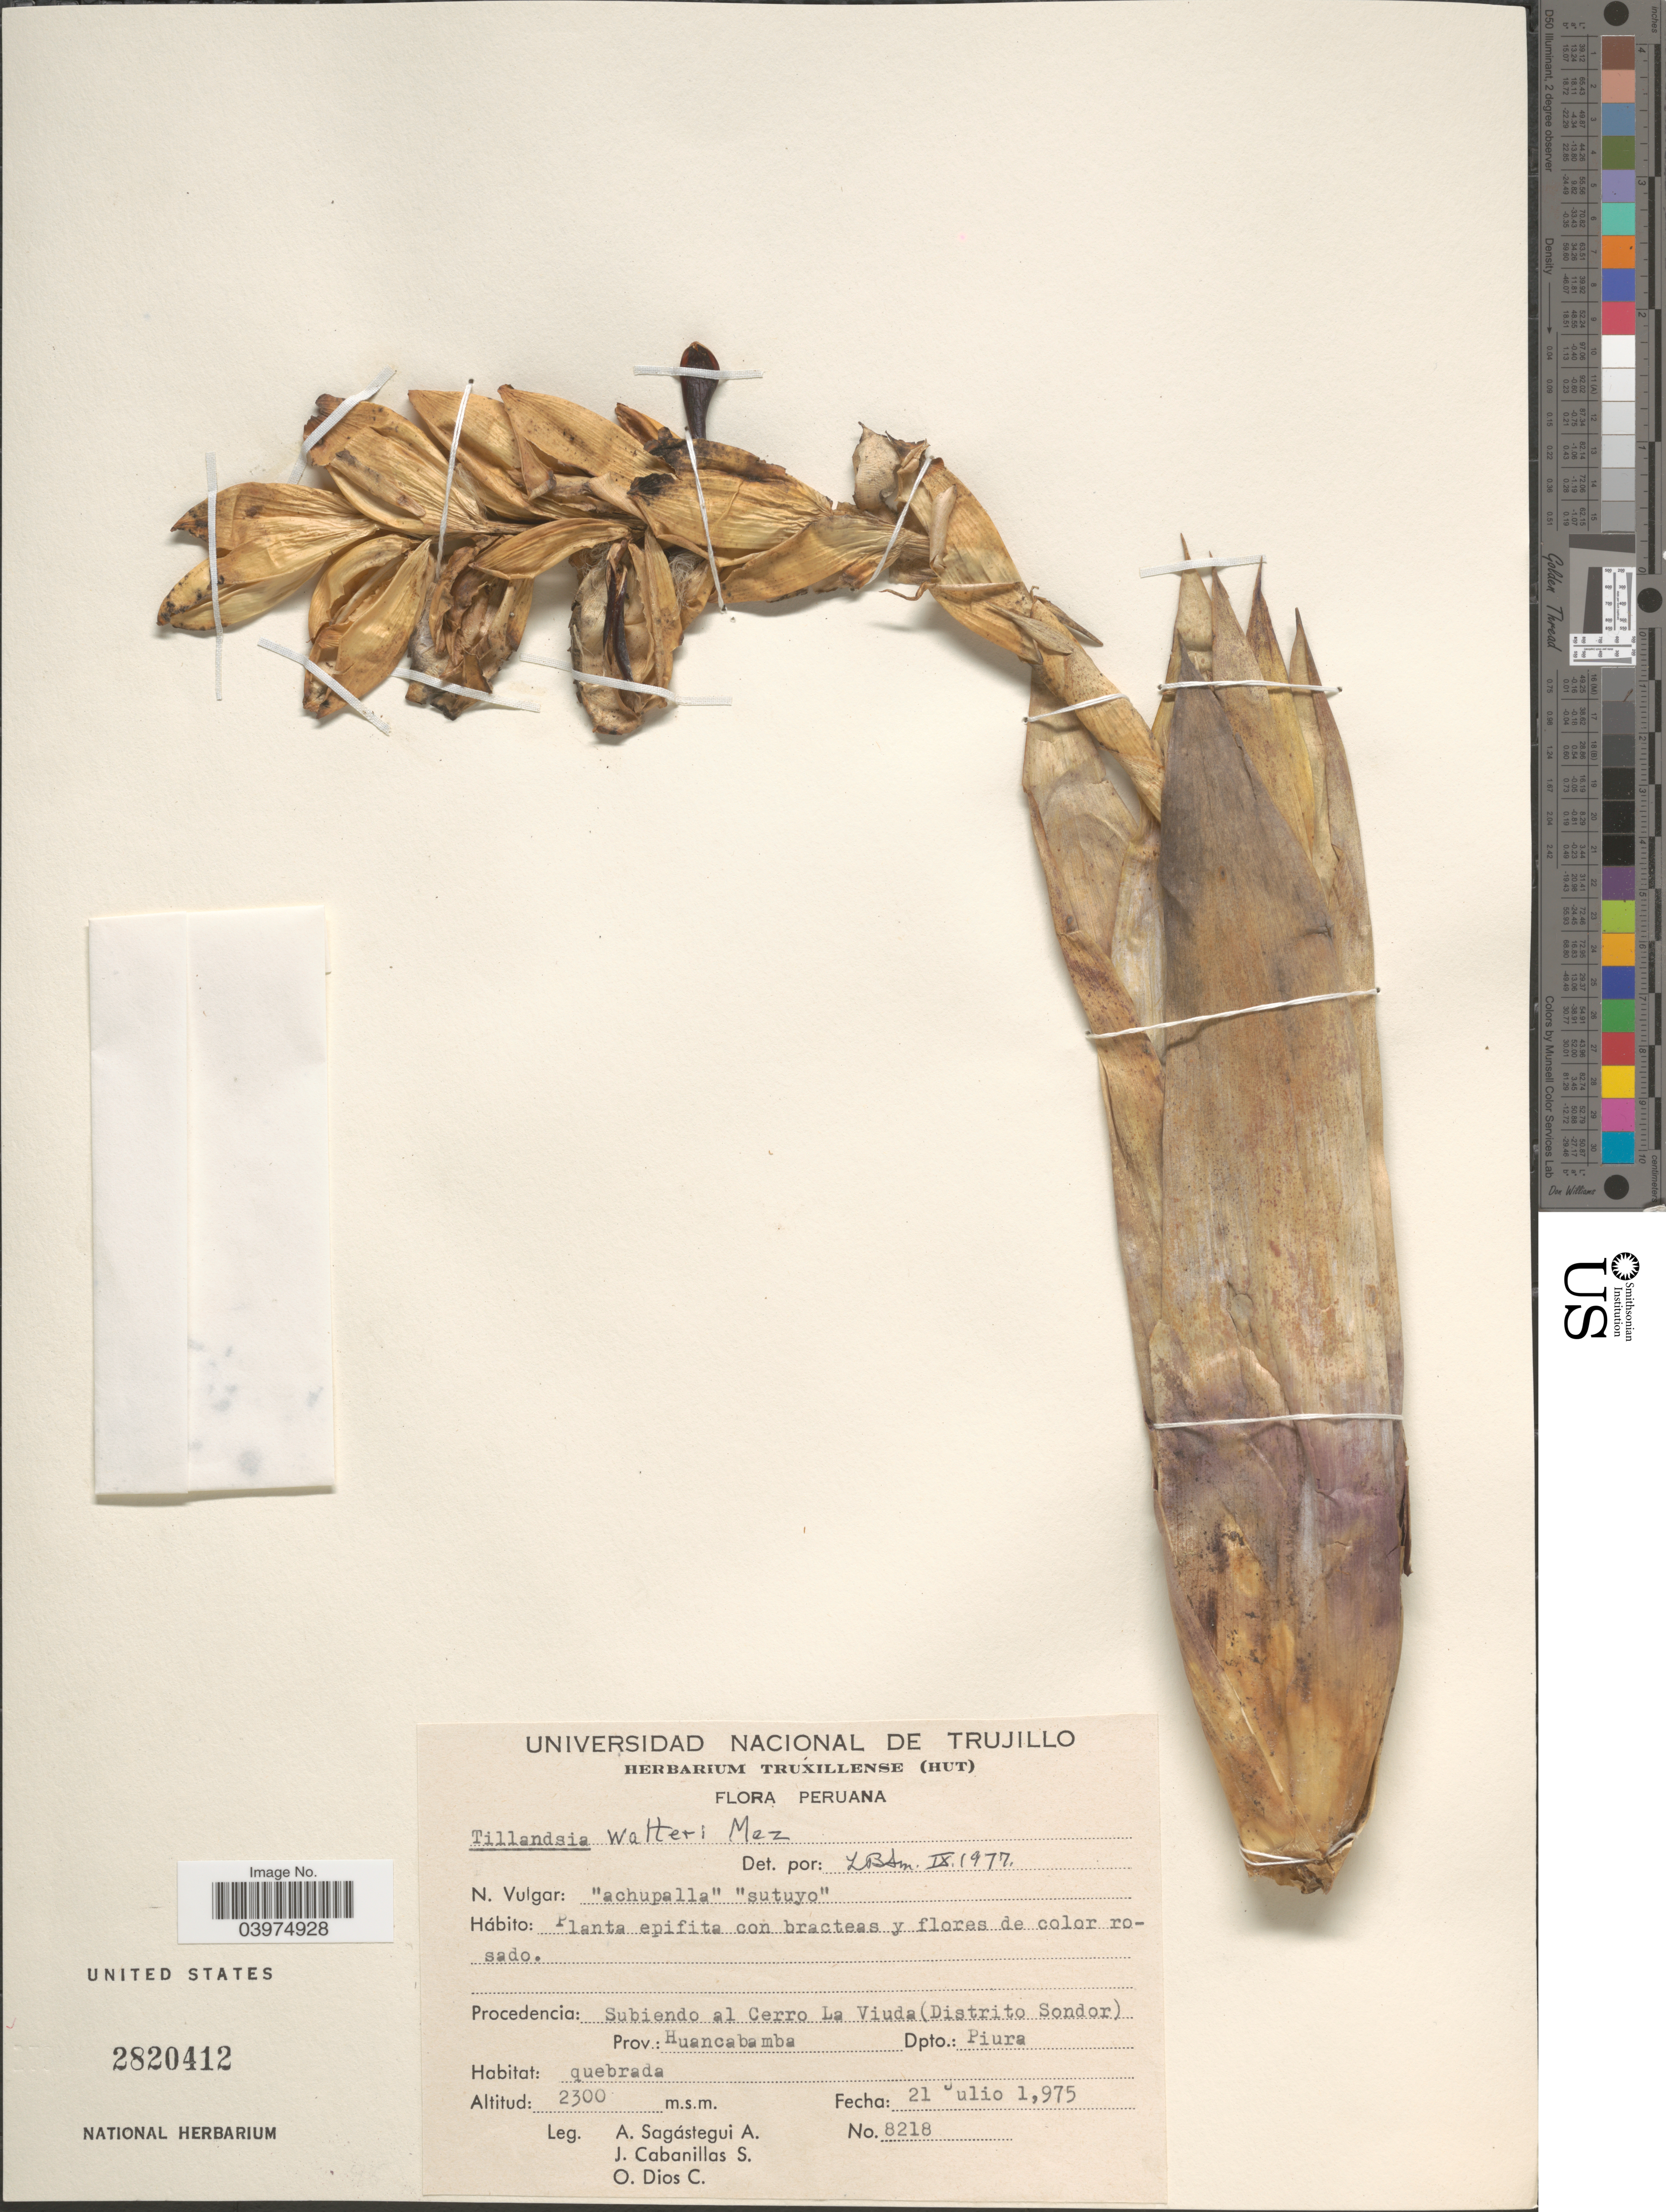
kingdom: Plantae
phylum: Tracheophyta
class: Liliopsida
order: Poales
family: Bromeliaceae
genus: Tillandsia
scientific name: Tillandsia walteri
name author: Mez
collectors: A. Sagástegui A., J. Cabanillas S. & O. Dios C.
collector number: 8218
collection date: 1975-07-21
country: Peru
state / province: Piura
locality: Subiendo al Cerro La Viuda (Distrito Sondor) Prov.: Huancabamba Dpto.: Piura.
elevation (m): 2300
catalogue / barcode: US 2820412